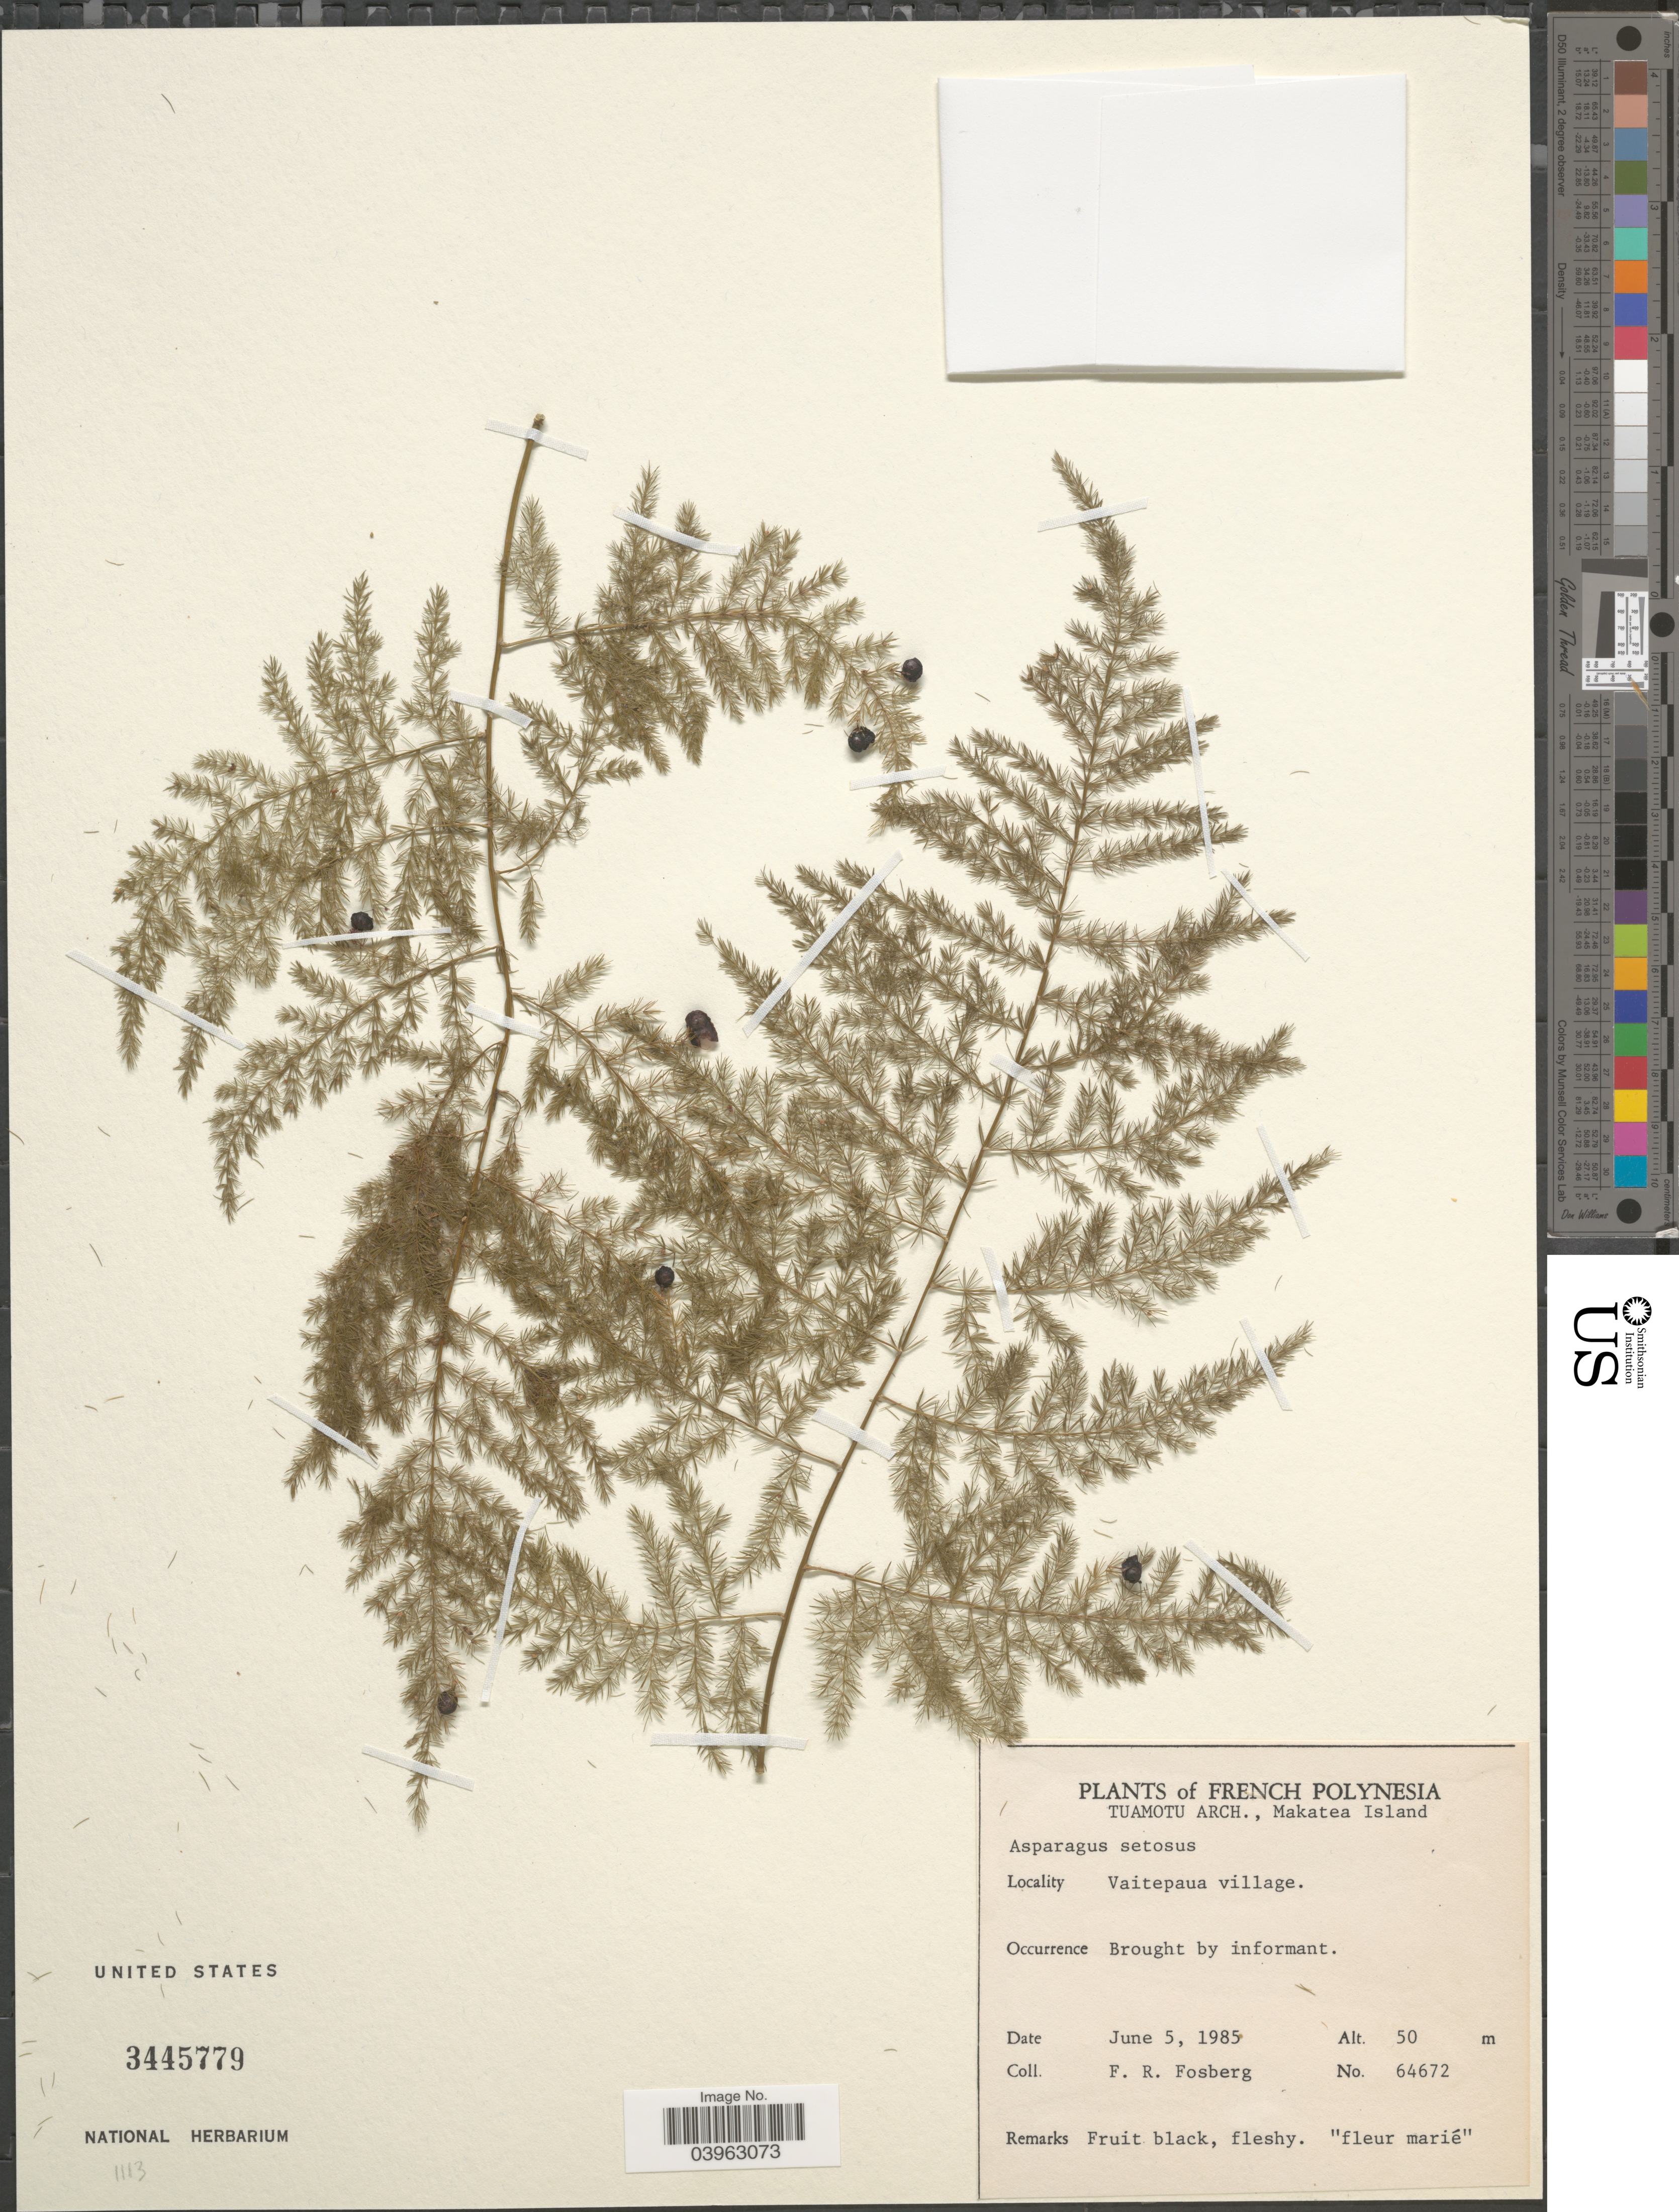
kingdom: Plantae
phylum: Tracheophyta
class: Liliopsida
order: Asparagales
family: Asparagaceae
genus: Asparagus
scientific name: Asparagus setaceus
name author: (Kunth) Jessop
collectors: F. R. Fosberg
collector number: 64672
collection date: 1985-06-05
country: French Polynesia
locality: Tuamotu Arch., Makatea Island. Vaitepaua village.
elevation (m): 50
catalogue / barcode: US 3445779